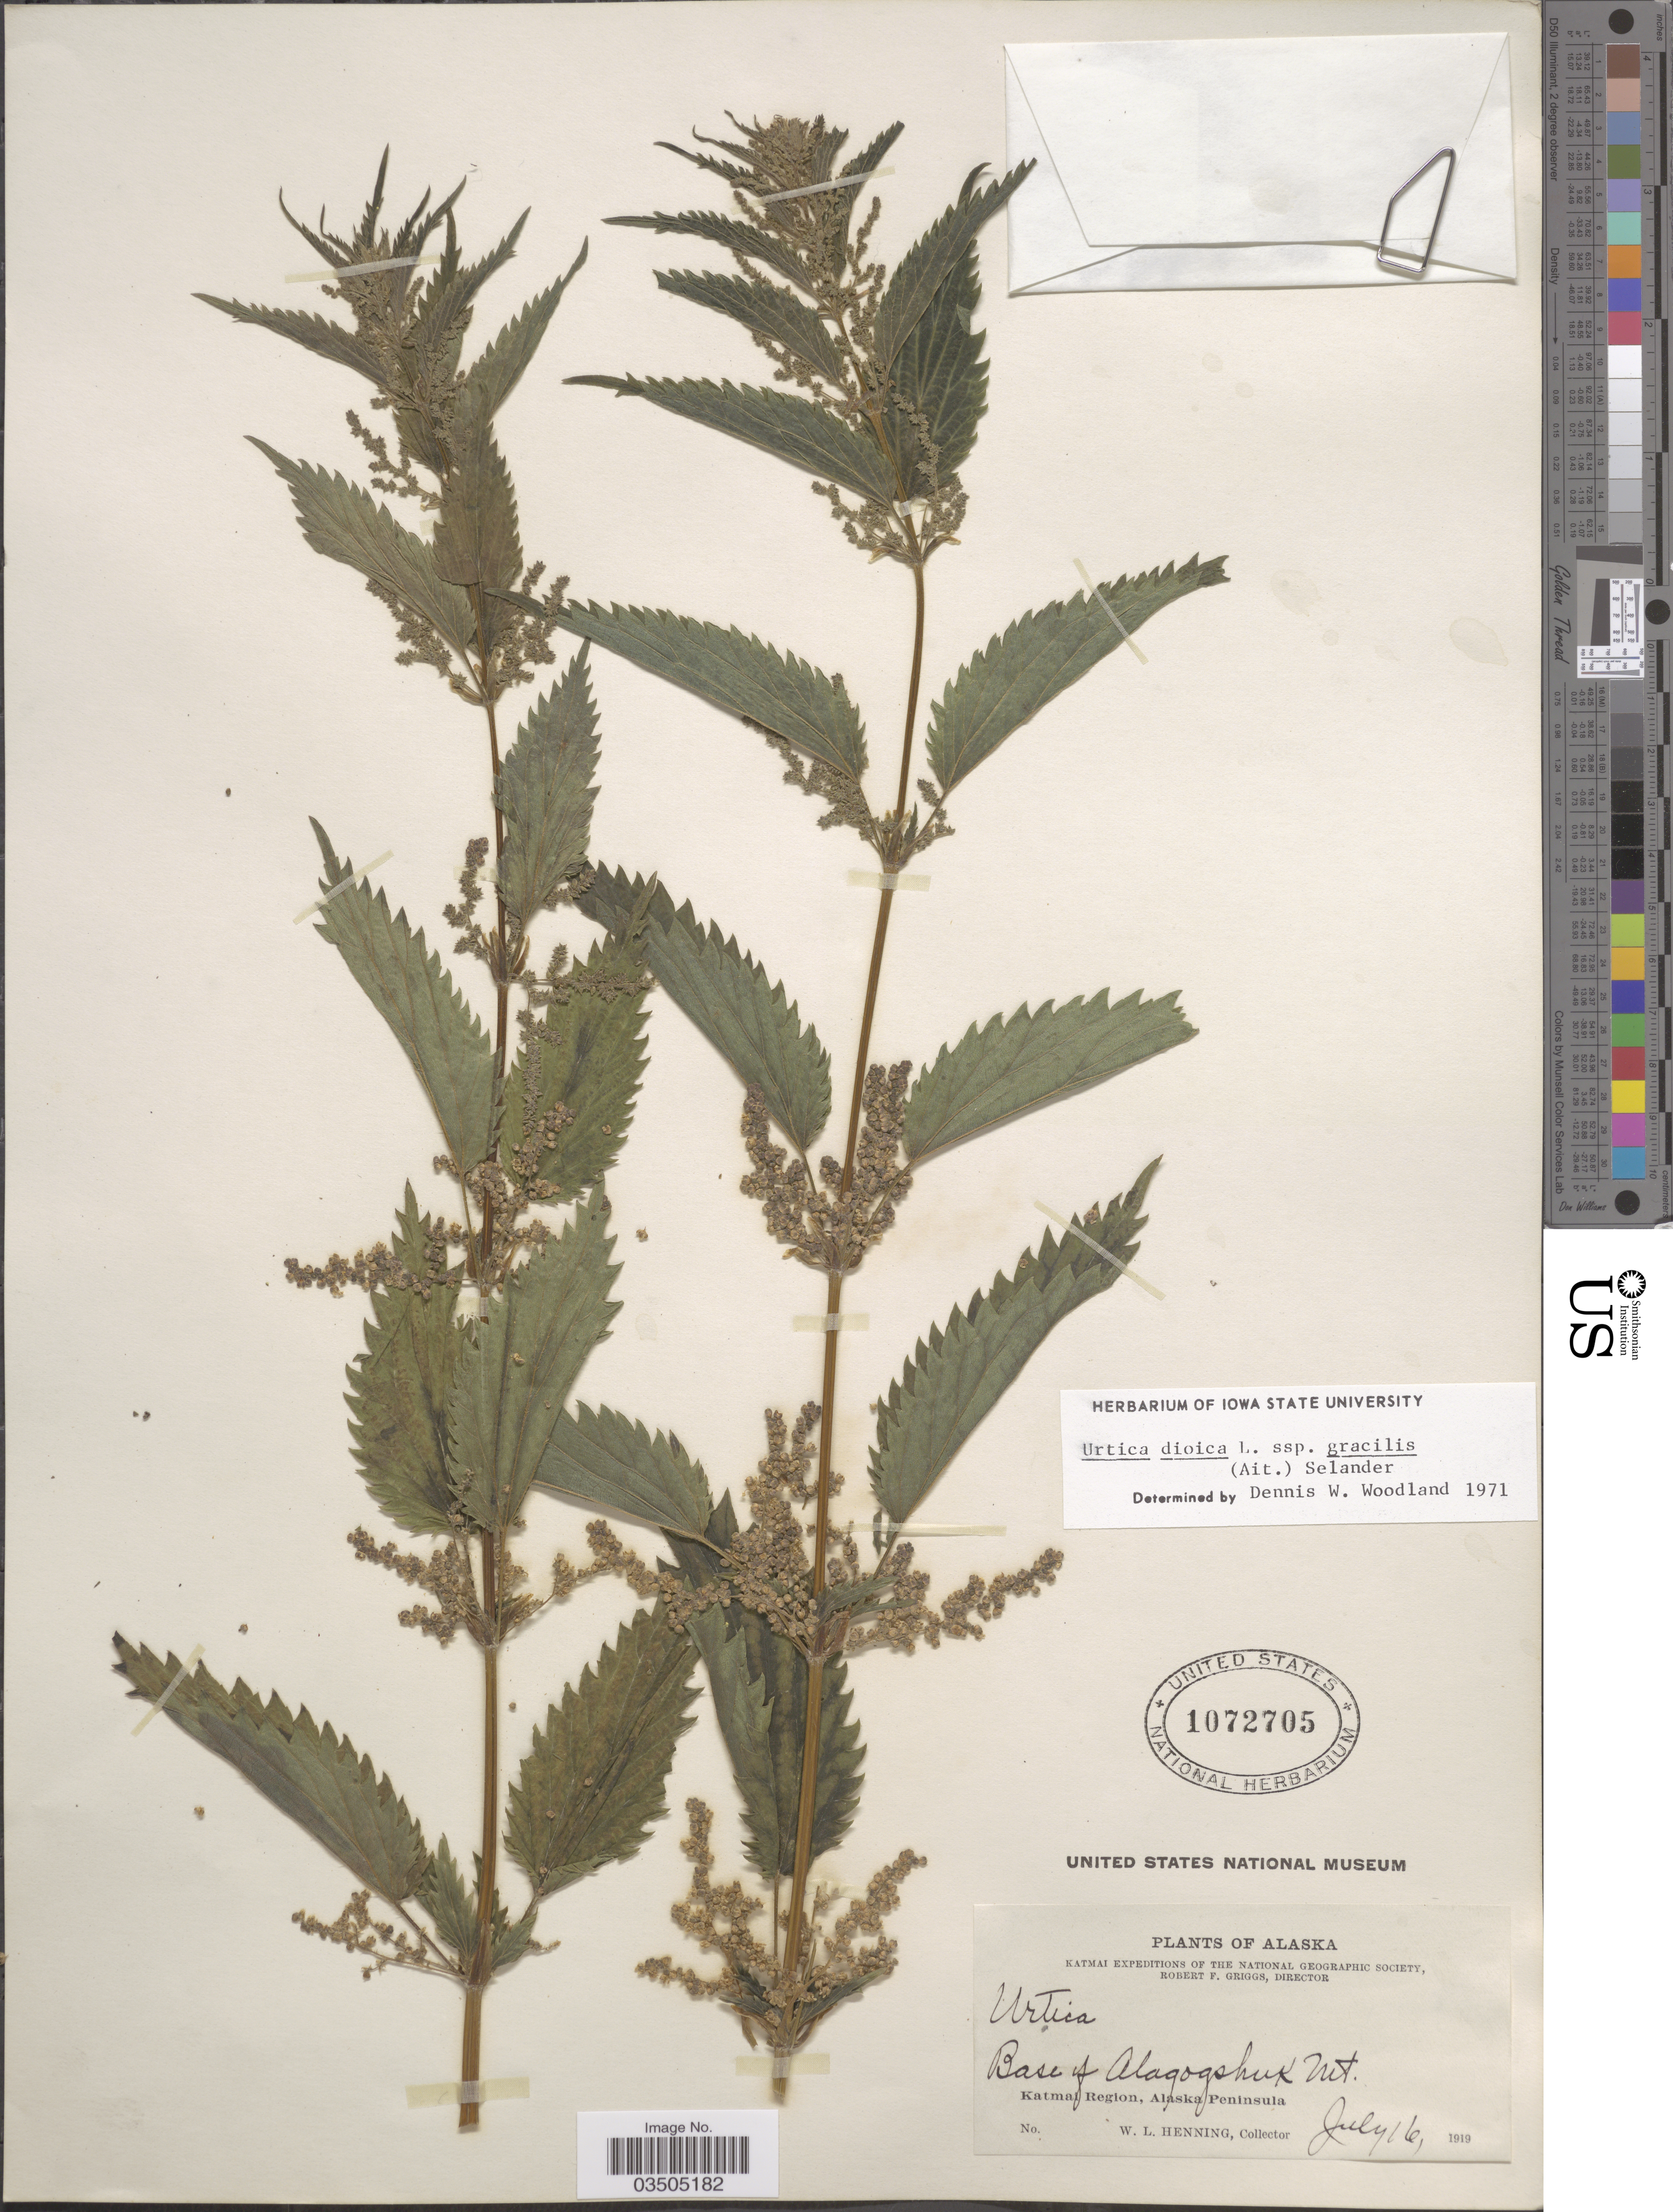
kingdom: Plantae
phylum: Tracheophyta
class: Magnoliopsida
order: Rosales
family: Urticaceae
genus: Urtica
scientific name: Urtica dioica subsp. gracilis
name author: L.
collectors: W. Henning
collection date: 1949-07-16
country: United States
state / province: Alaska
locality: Base of Alagogshuk Mt. Katmai Region, Alaska Peninsula.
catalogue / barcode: US 1072705